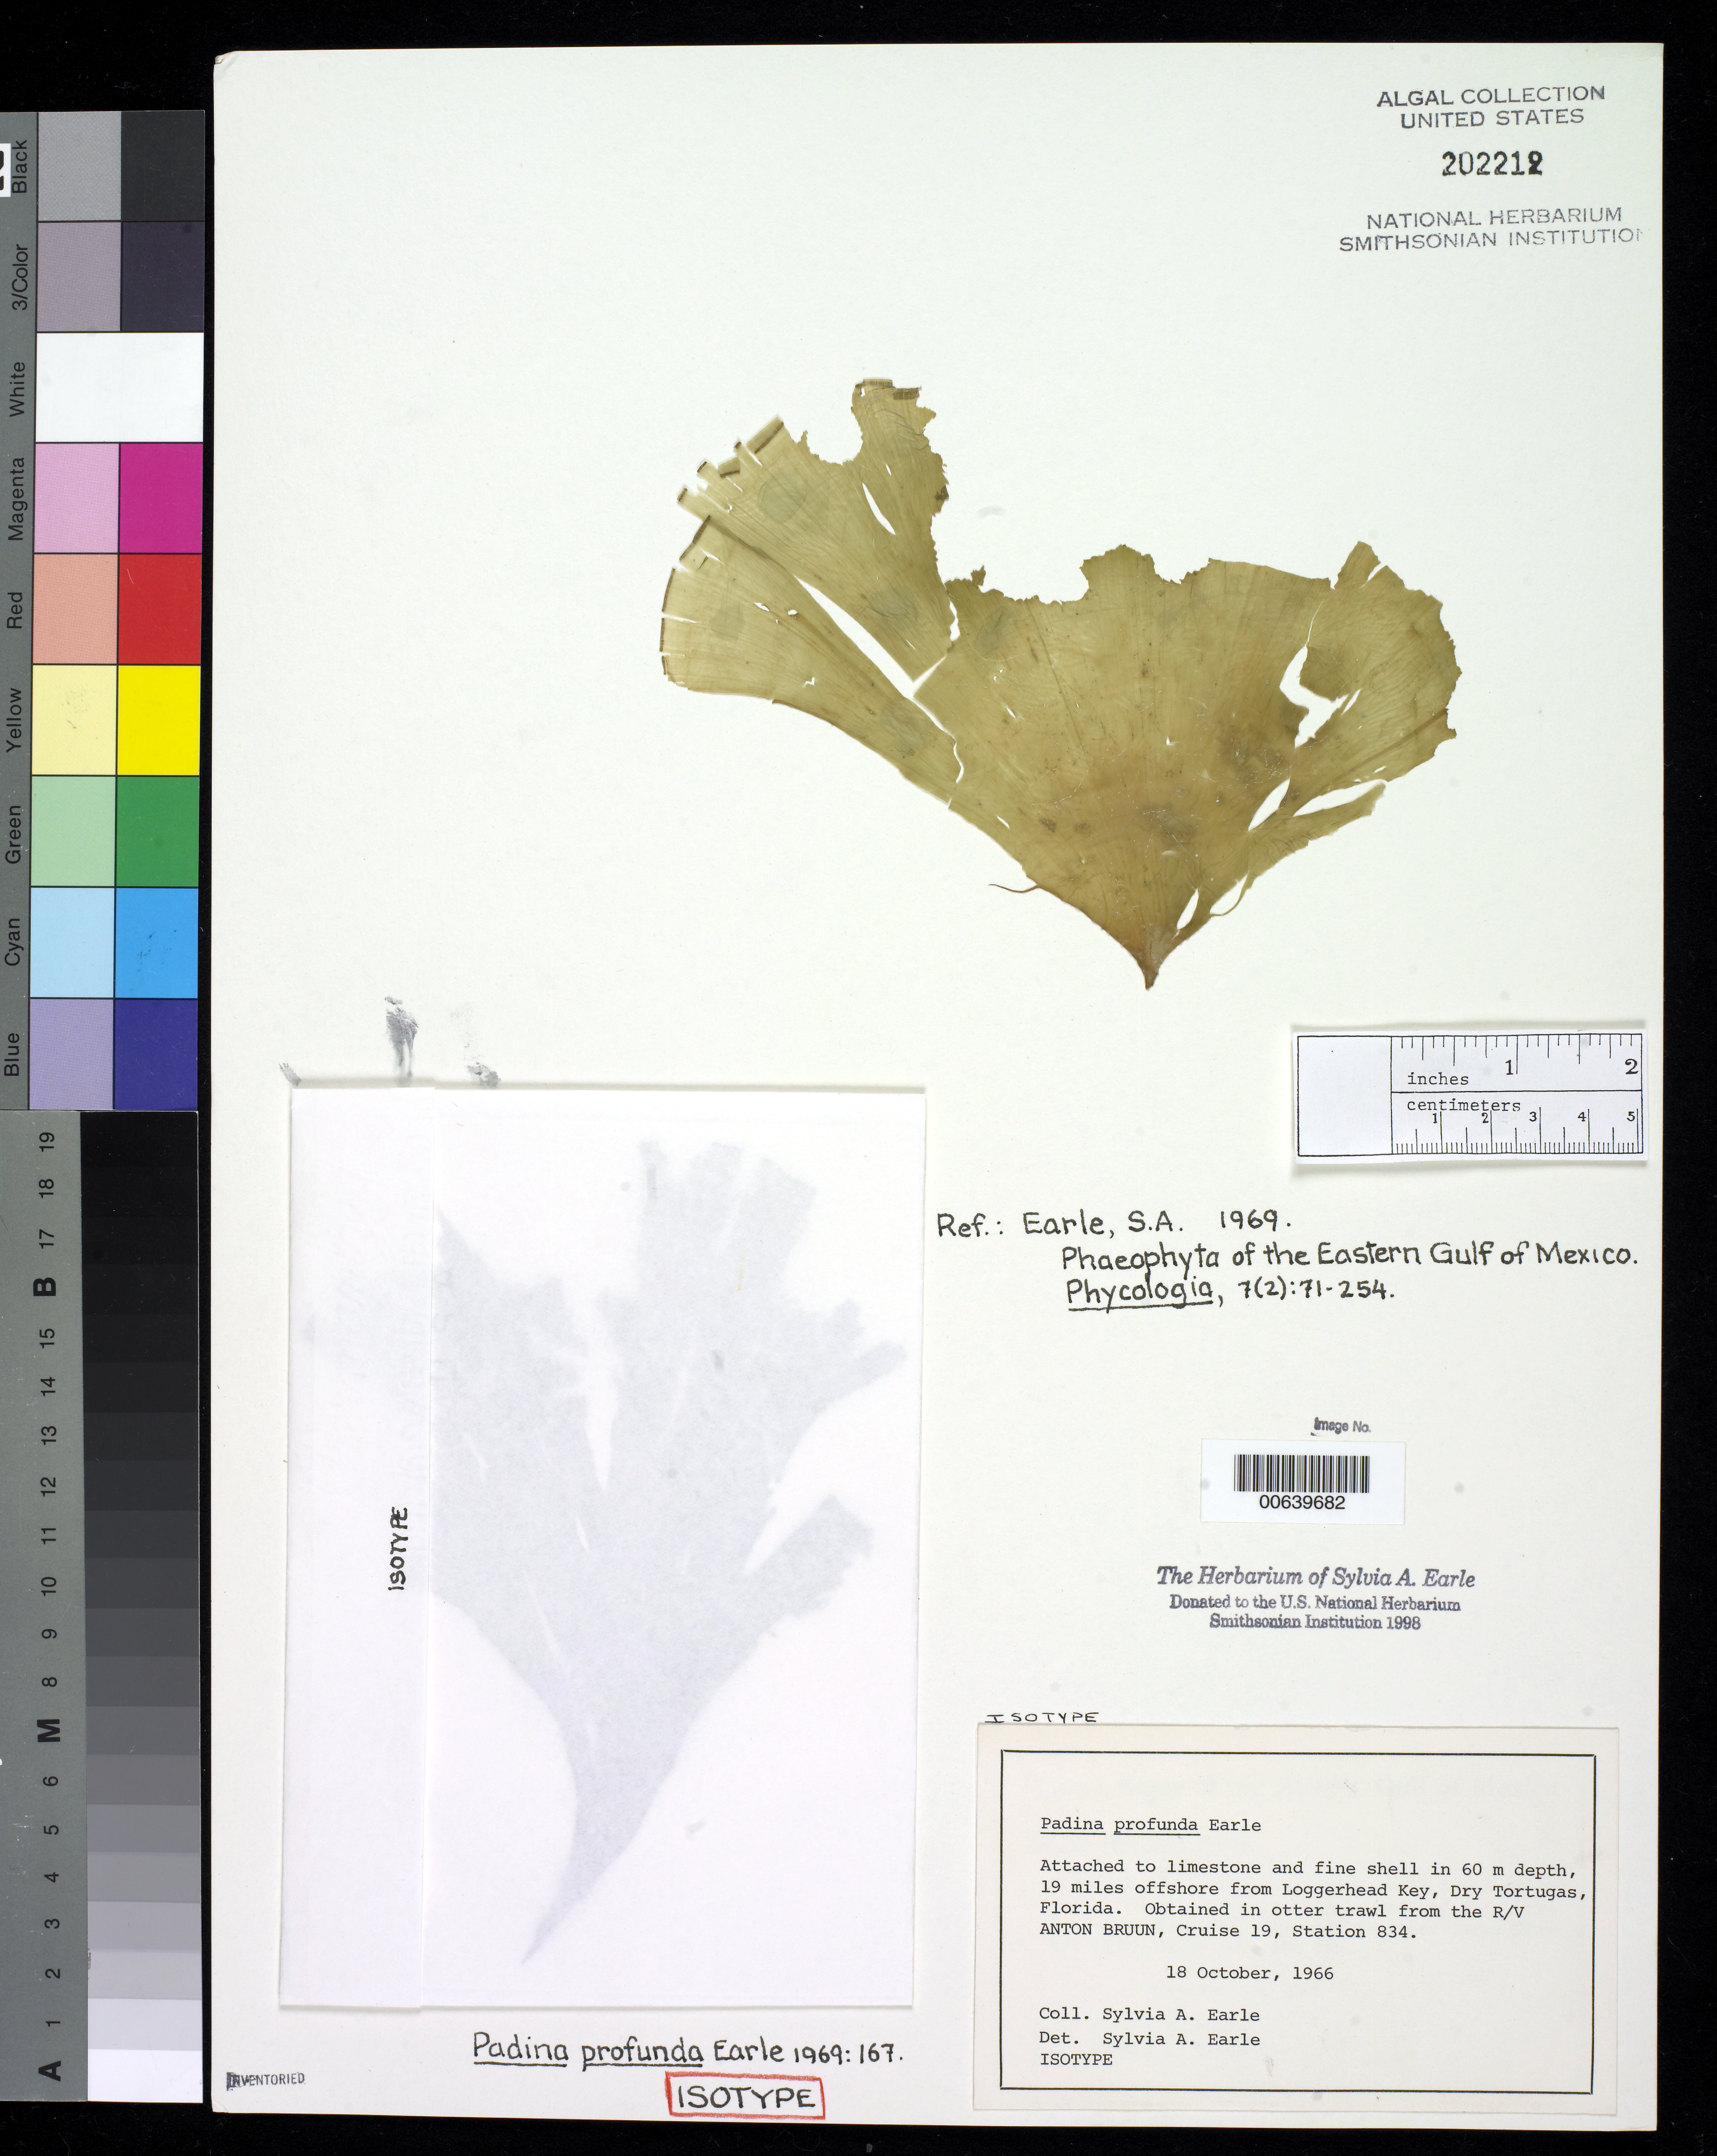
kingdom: Chromista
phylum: Ochrophyta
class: Phaeophyceae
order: Dictyotales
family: Dictyotaceae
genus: Padina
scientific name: Padina profunda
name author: S.A. Earle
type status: Isotype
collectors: S. A. Earle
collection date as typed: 18 Oct 1966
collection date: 1966-10-18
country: United States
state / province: Florida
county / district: Monroe County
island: Dry Tortugas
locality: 19 miles off Loggerhead Key.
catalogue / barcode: US 202212